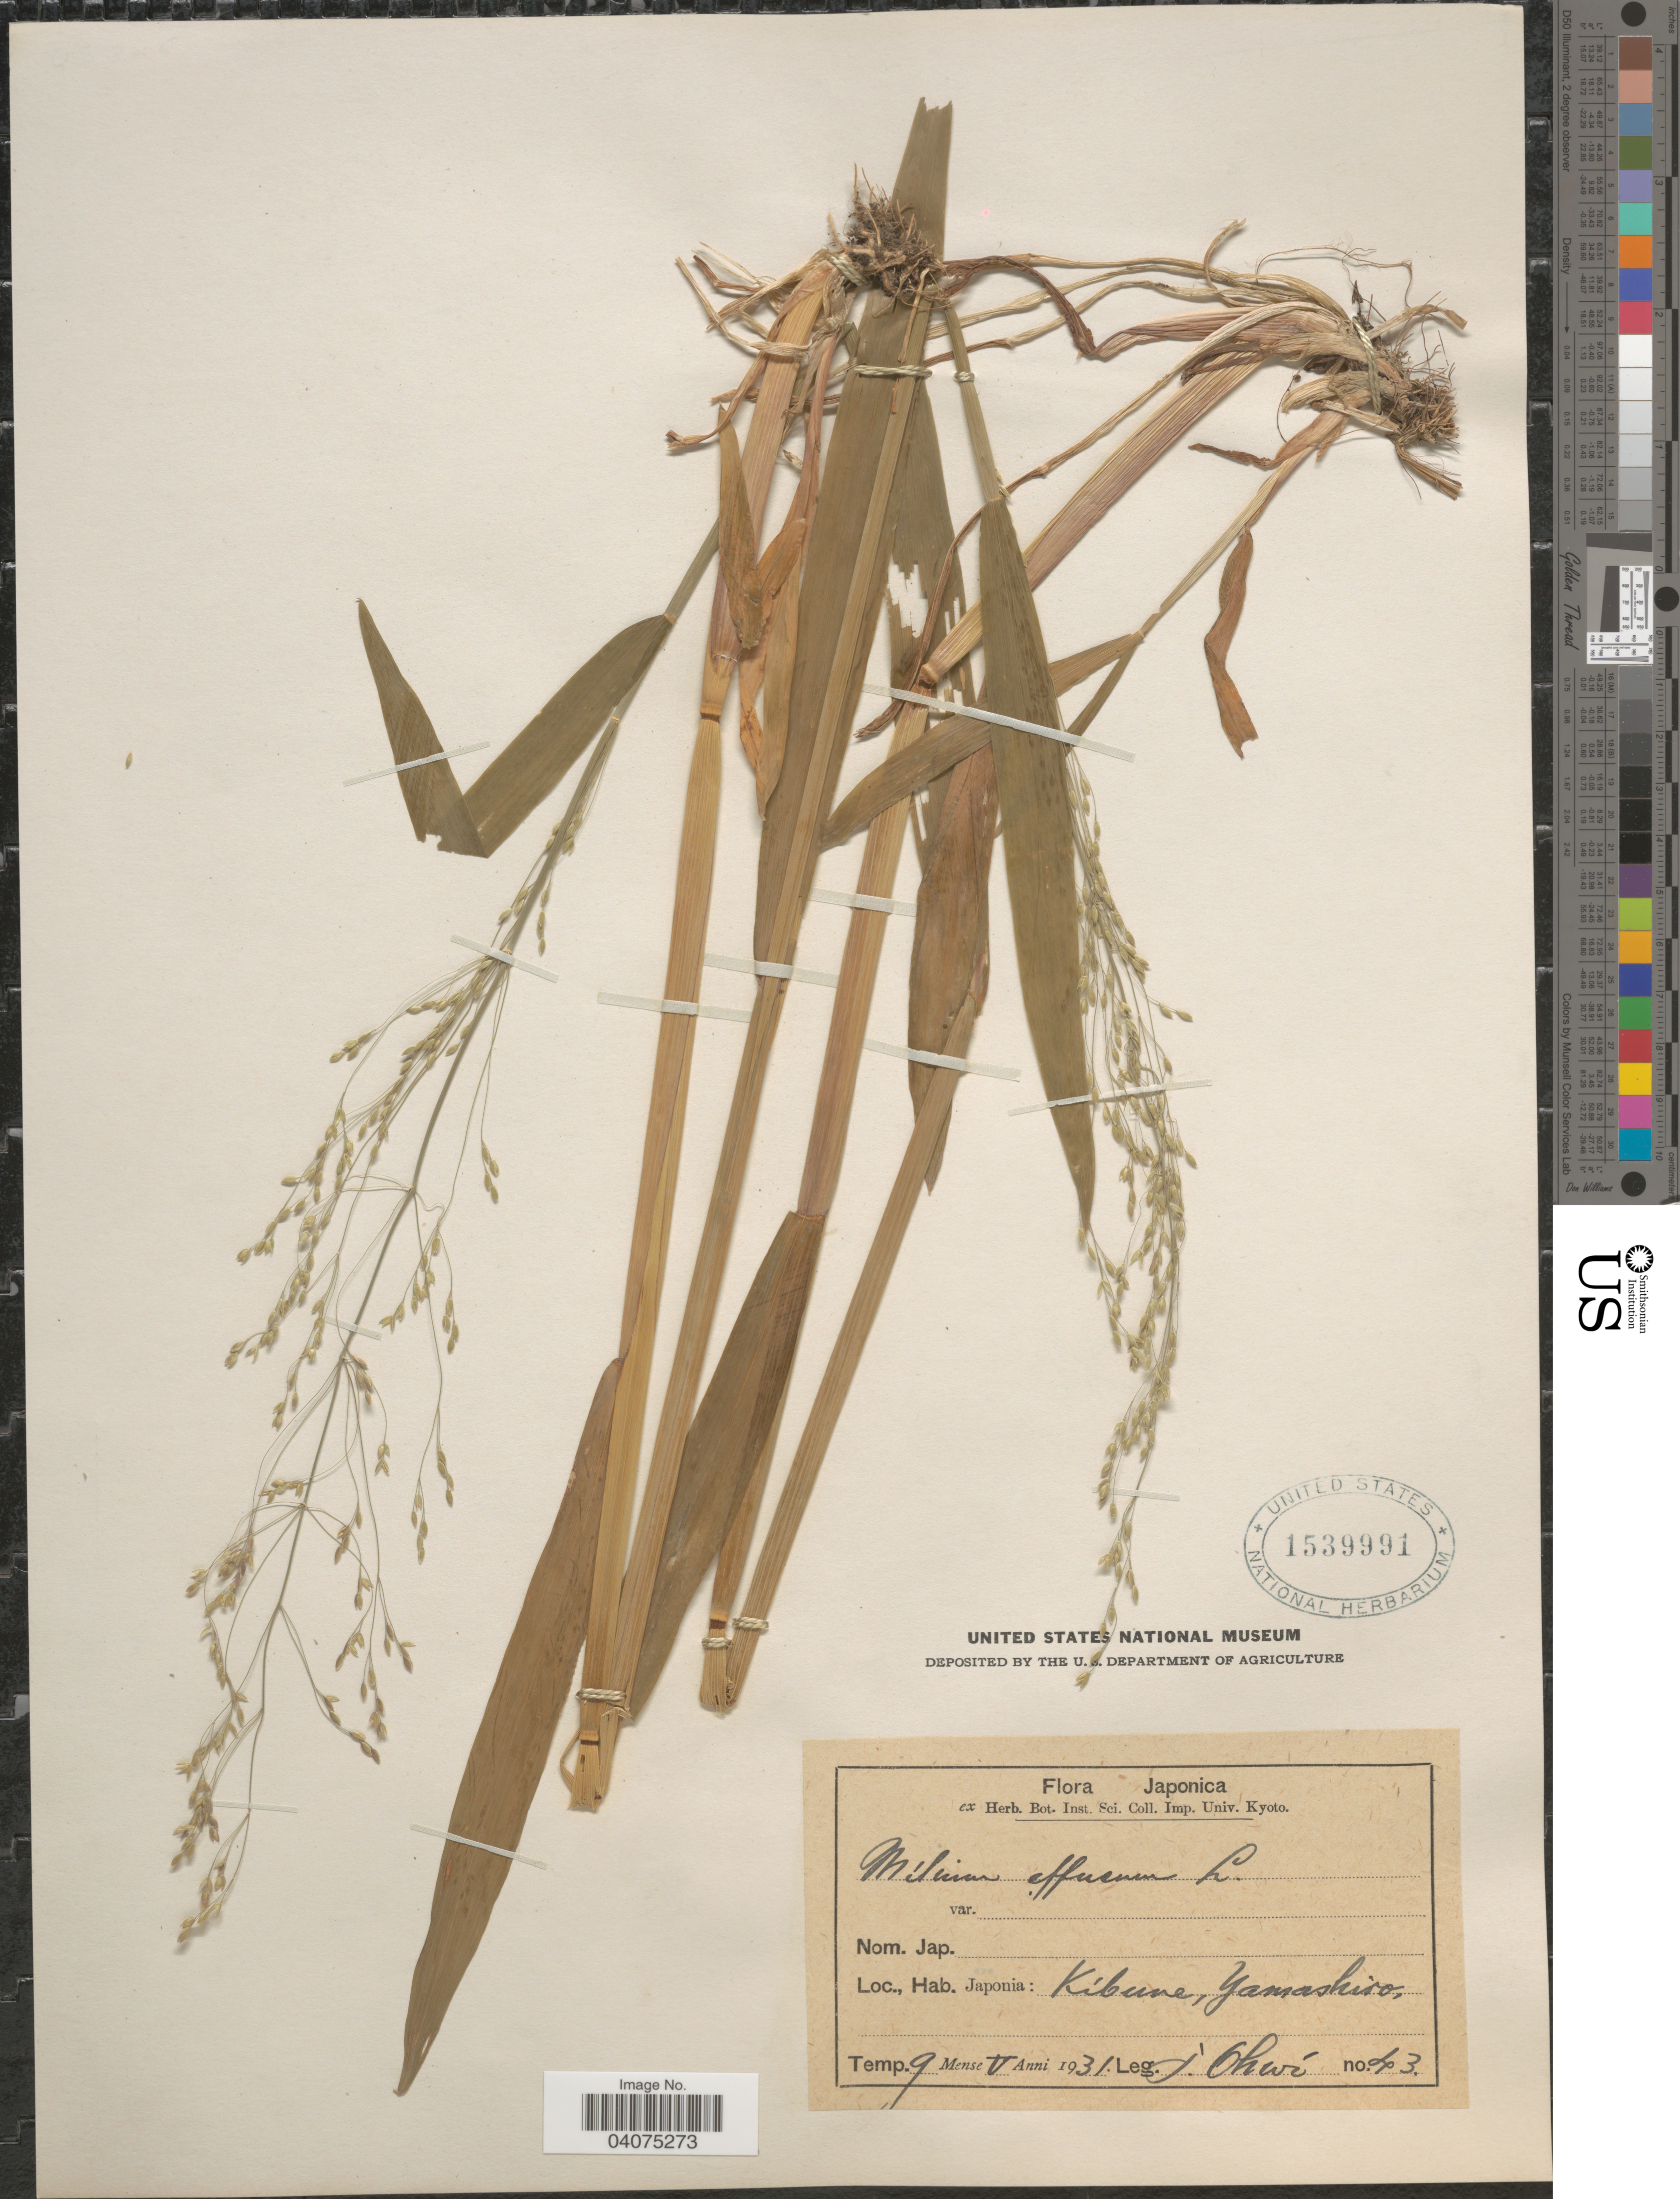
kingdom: Plantae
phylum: Tracheophyta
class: Liliopsida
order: Poales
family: Poaceae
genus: Milium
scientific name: Milium effusum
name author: L.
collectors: J. Ohwi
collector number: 43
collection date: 1931-05-09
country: Japan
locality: Kibune, Yamashiro.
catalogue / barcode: US 1539991